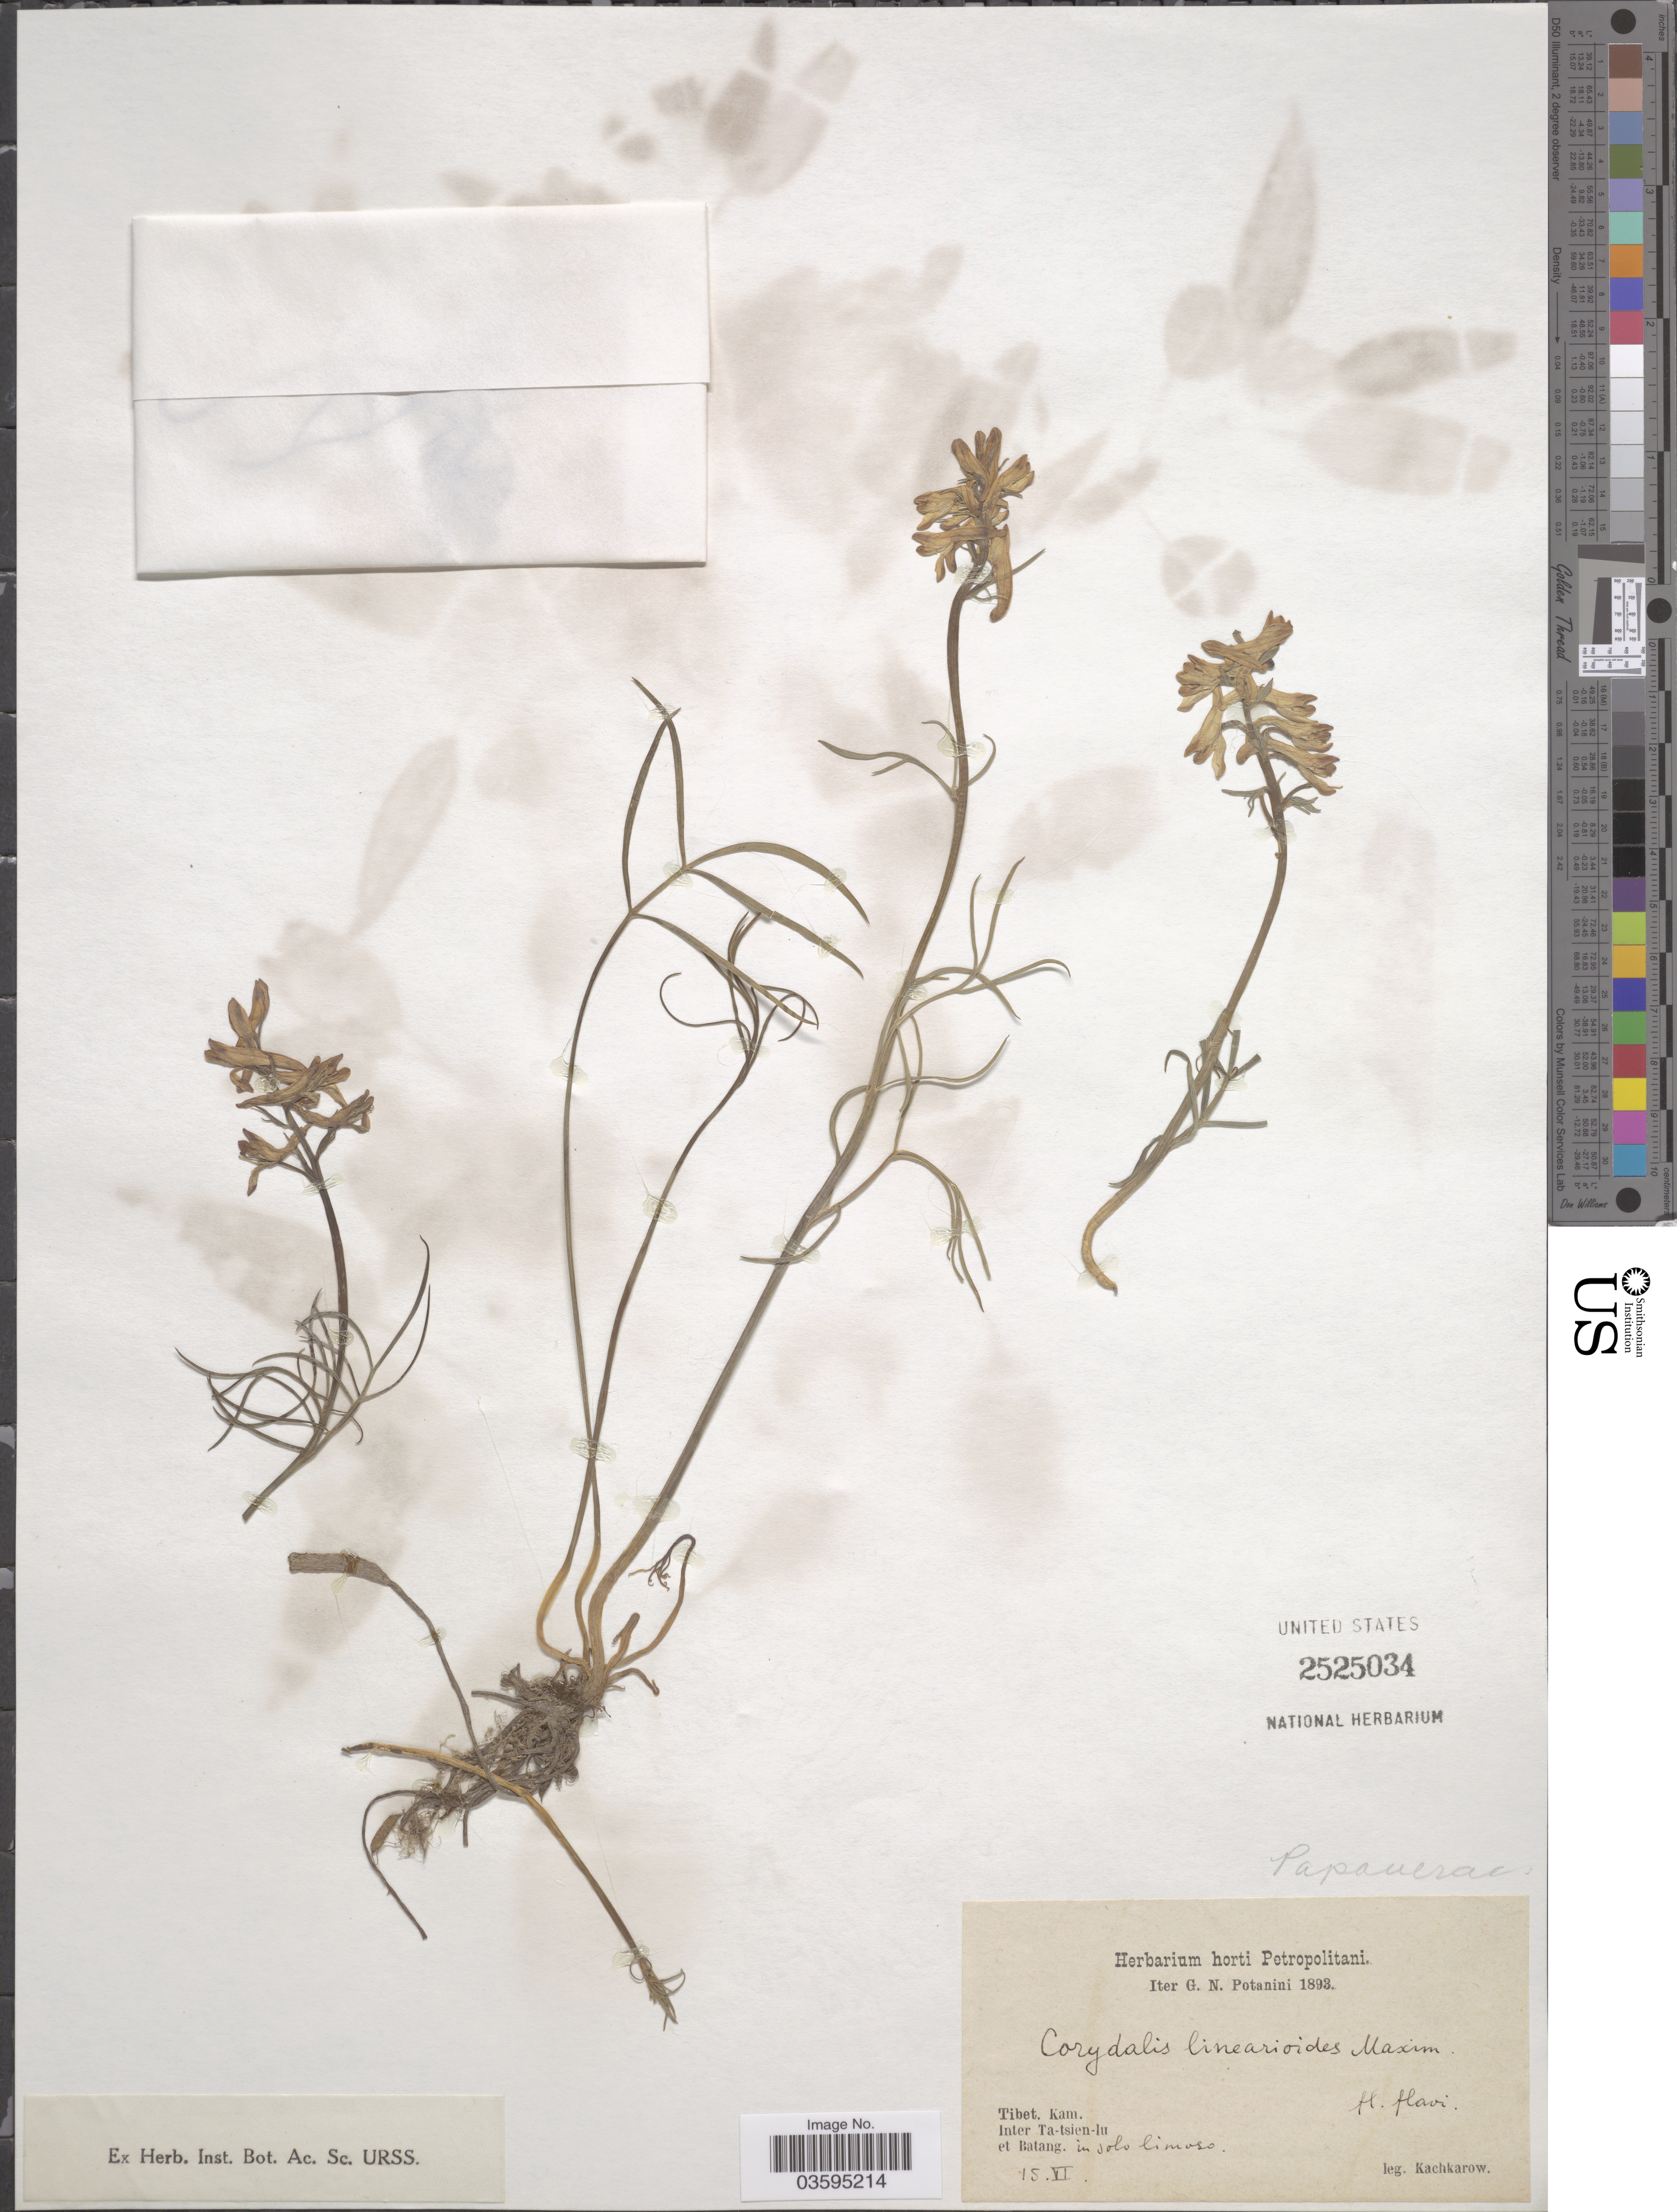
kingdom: Plantae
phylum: Tracheophyta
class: Magnoliopsida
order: Ranunculales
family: Papaveraceae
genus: Corydalis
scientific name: Corydalis linarioides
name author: Maxim.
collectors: Kachkarow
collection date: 1893-06-15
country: China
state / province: Xizang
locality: Iter G. N. Potanini. Tibet. Kam. Inter Ta-tsien-lu et Batang.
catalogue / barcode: US 2525034